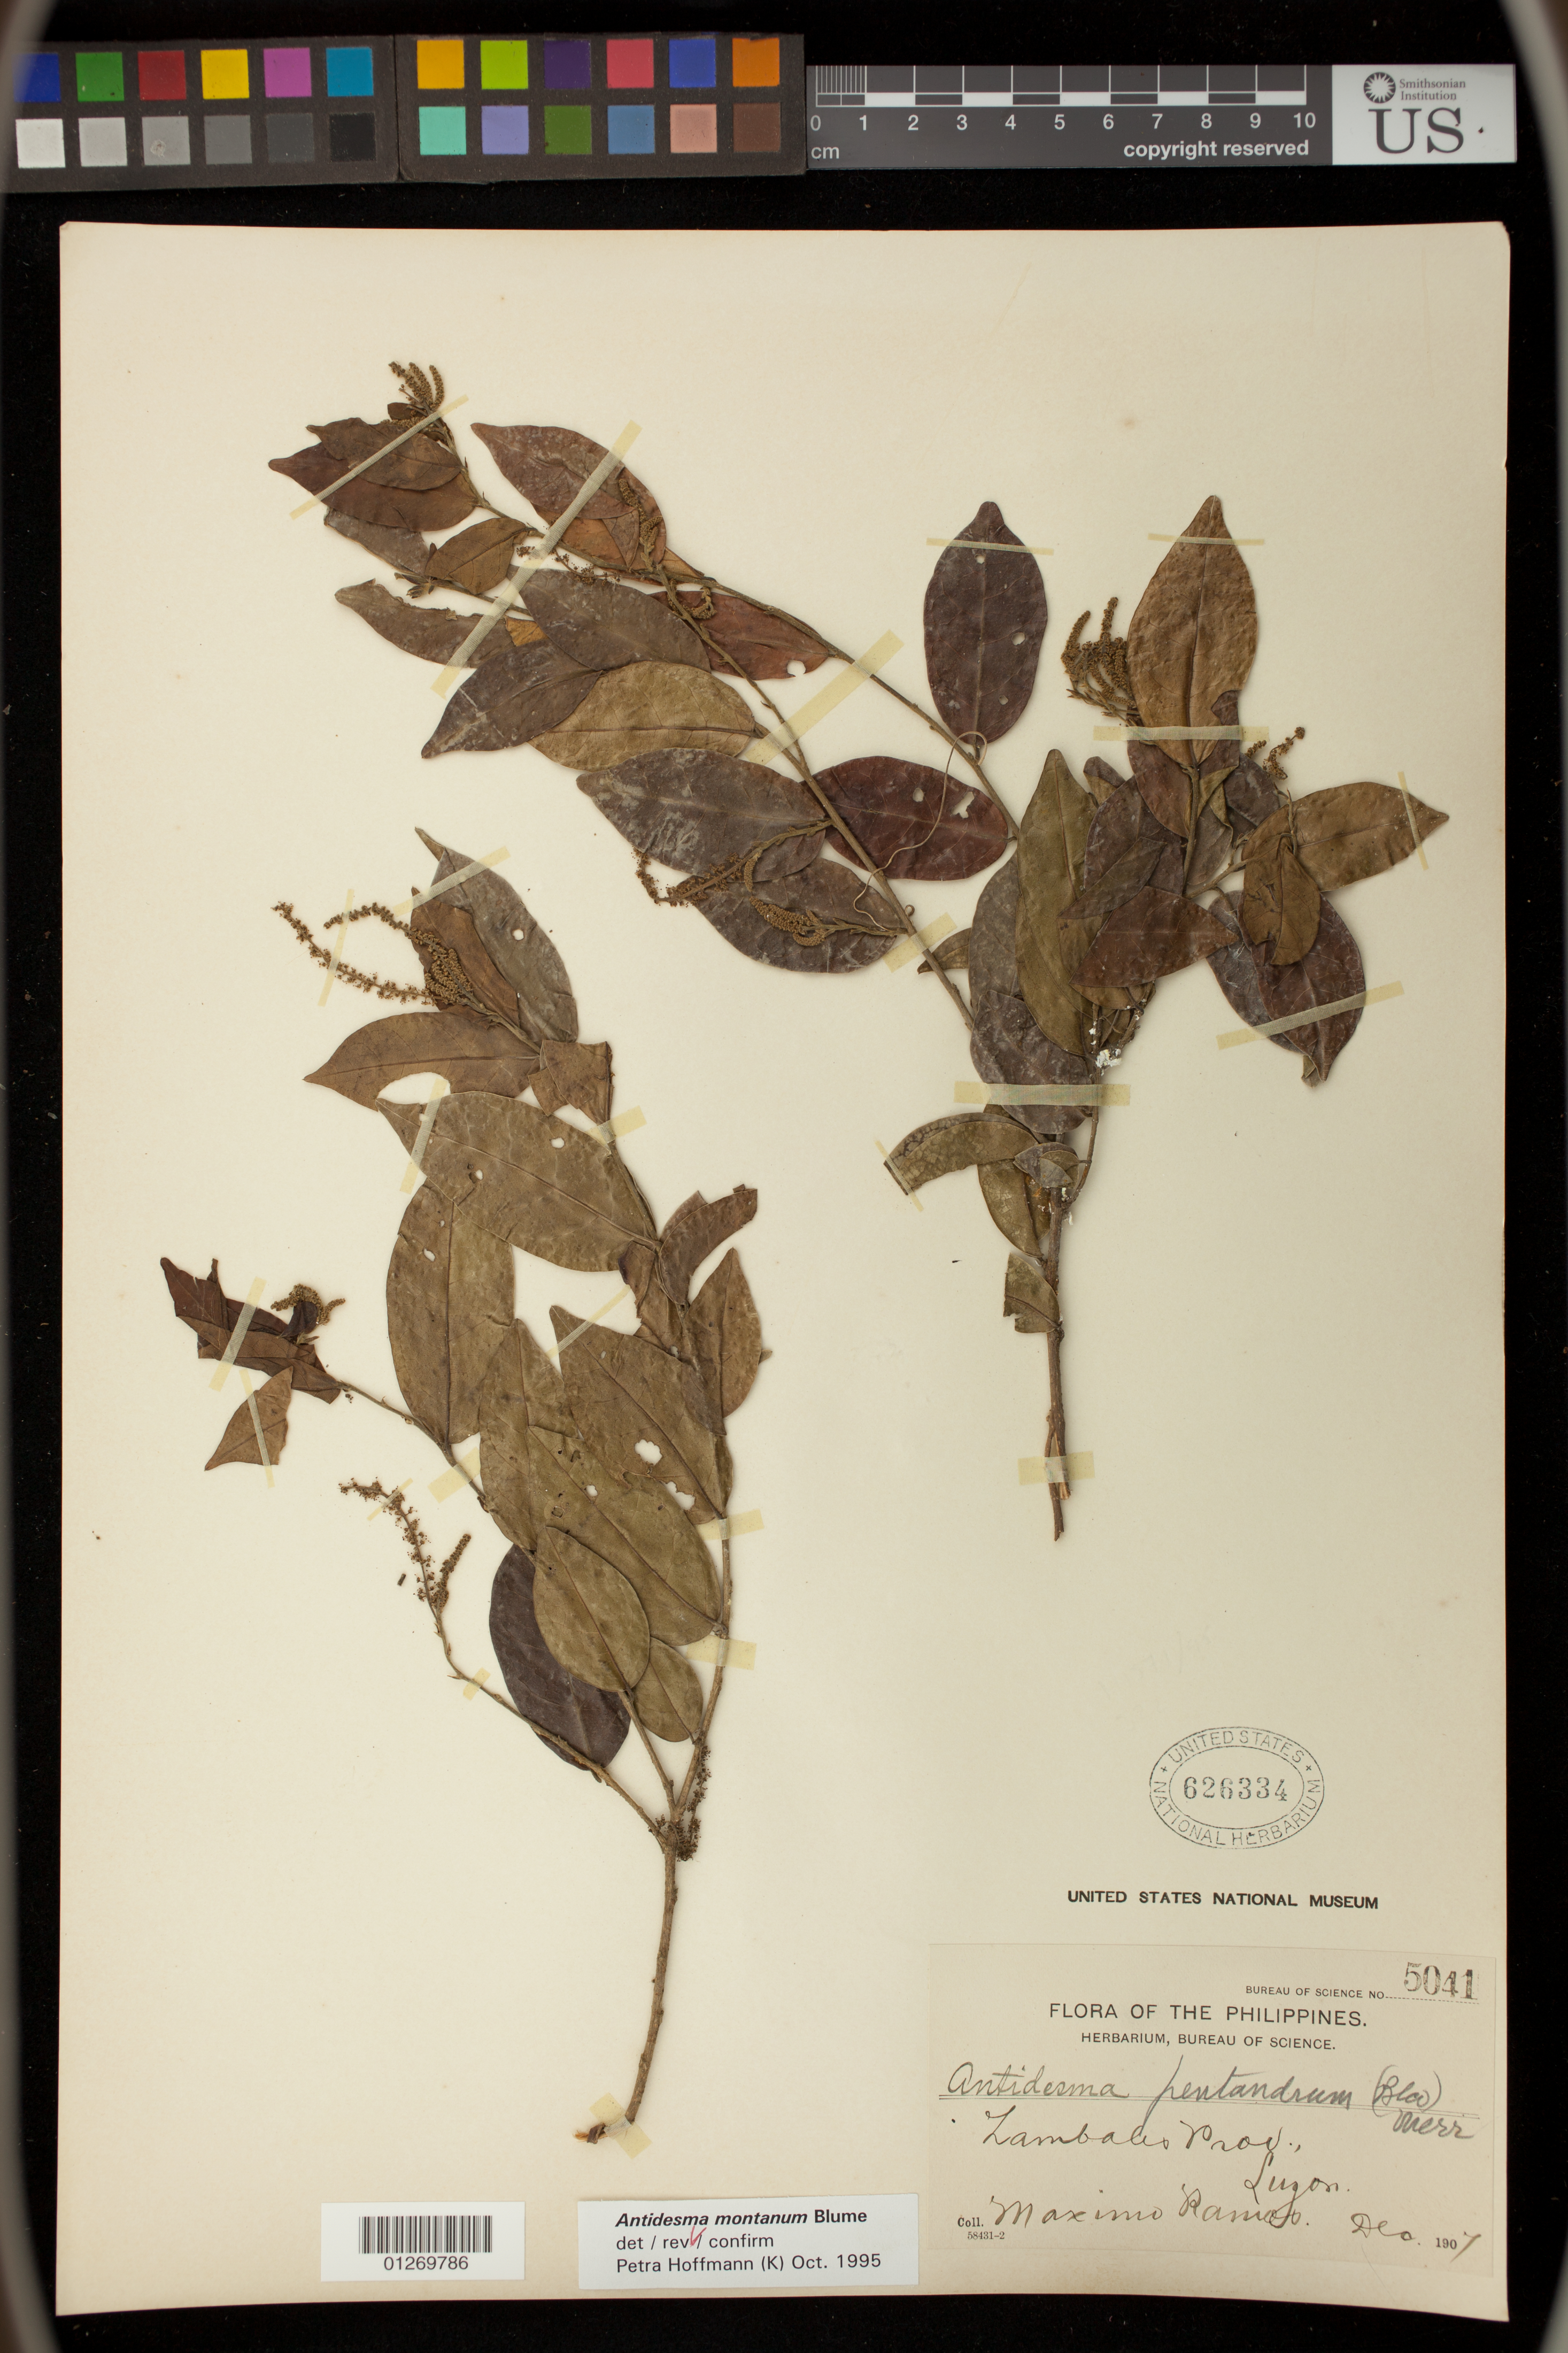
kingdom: Plantae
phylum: Tracheophyta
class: Magnoliopsida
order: Malpighiales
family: Phyllanthaceae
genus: Antidesma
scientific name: Antidesma montanum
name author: Blume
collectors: M. Ramos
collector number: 5041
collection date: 1907-12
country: Philippines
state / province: Central Luzon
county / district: Zambales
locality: Zambales Prov. Luzon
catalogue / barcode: US 626334